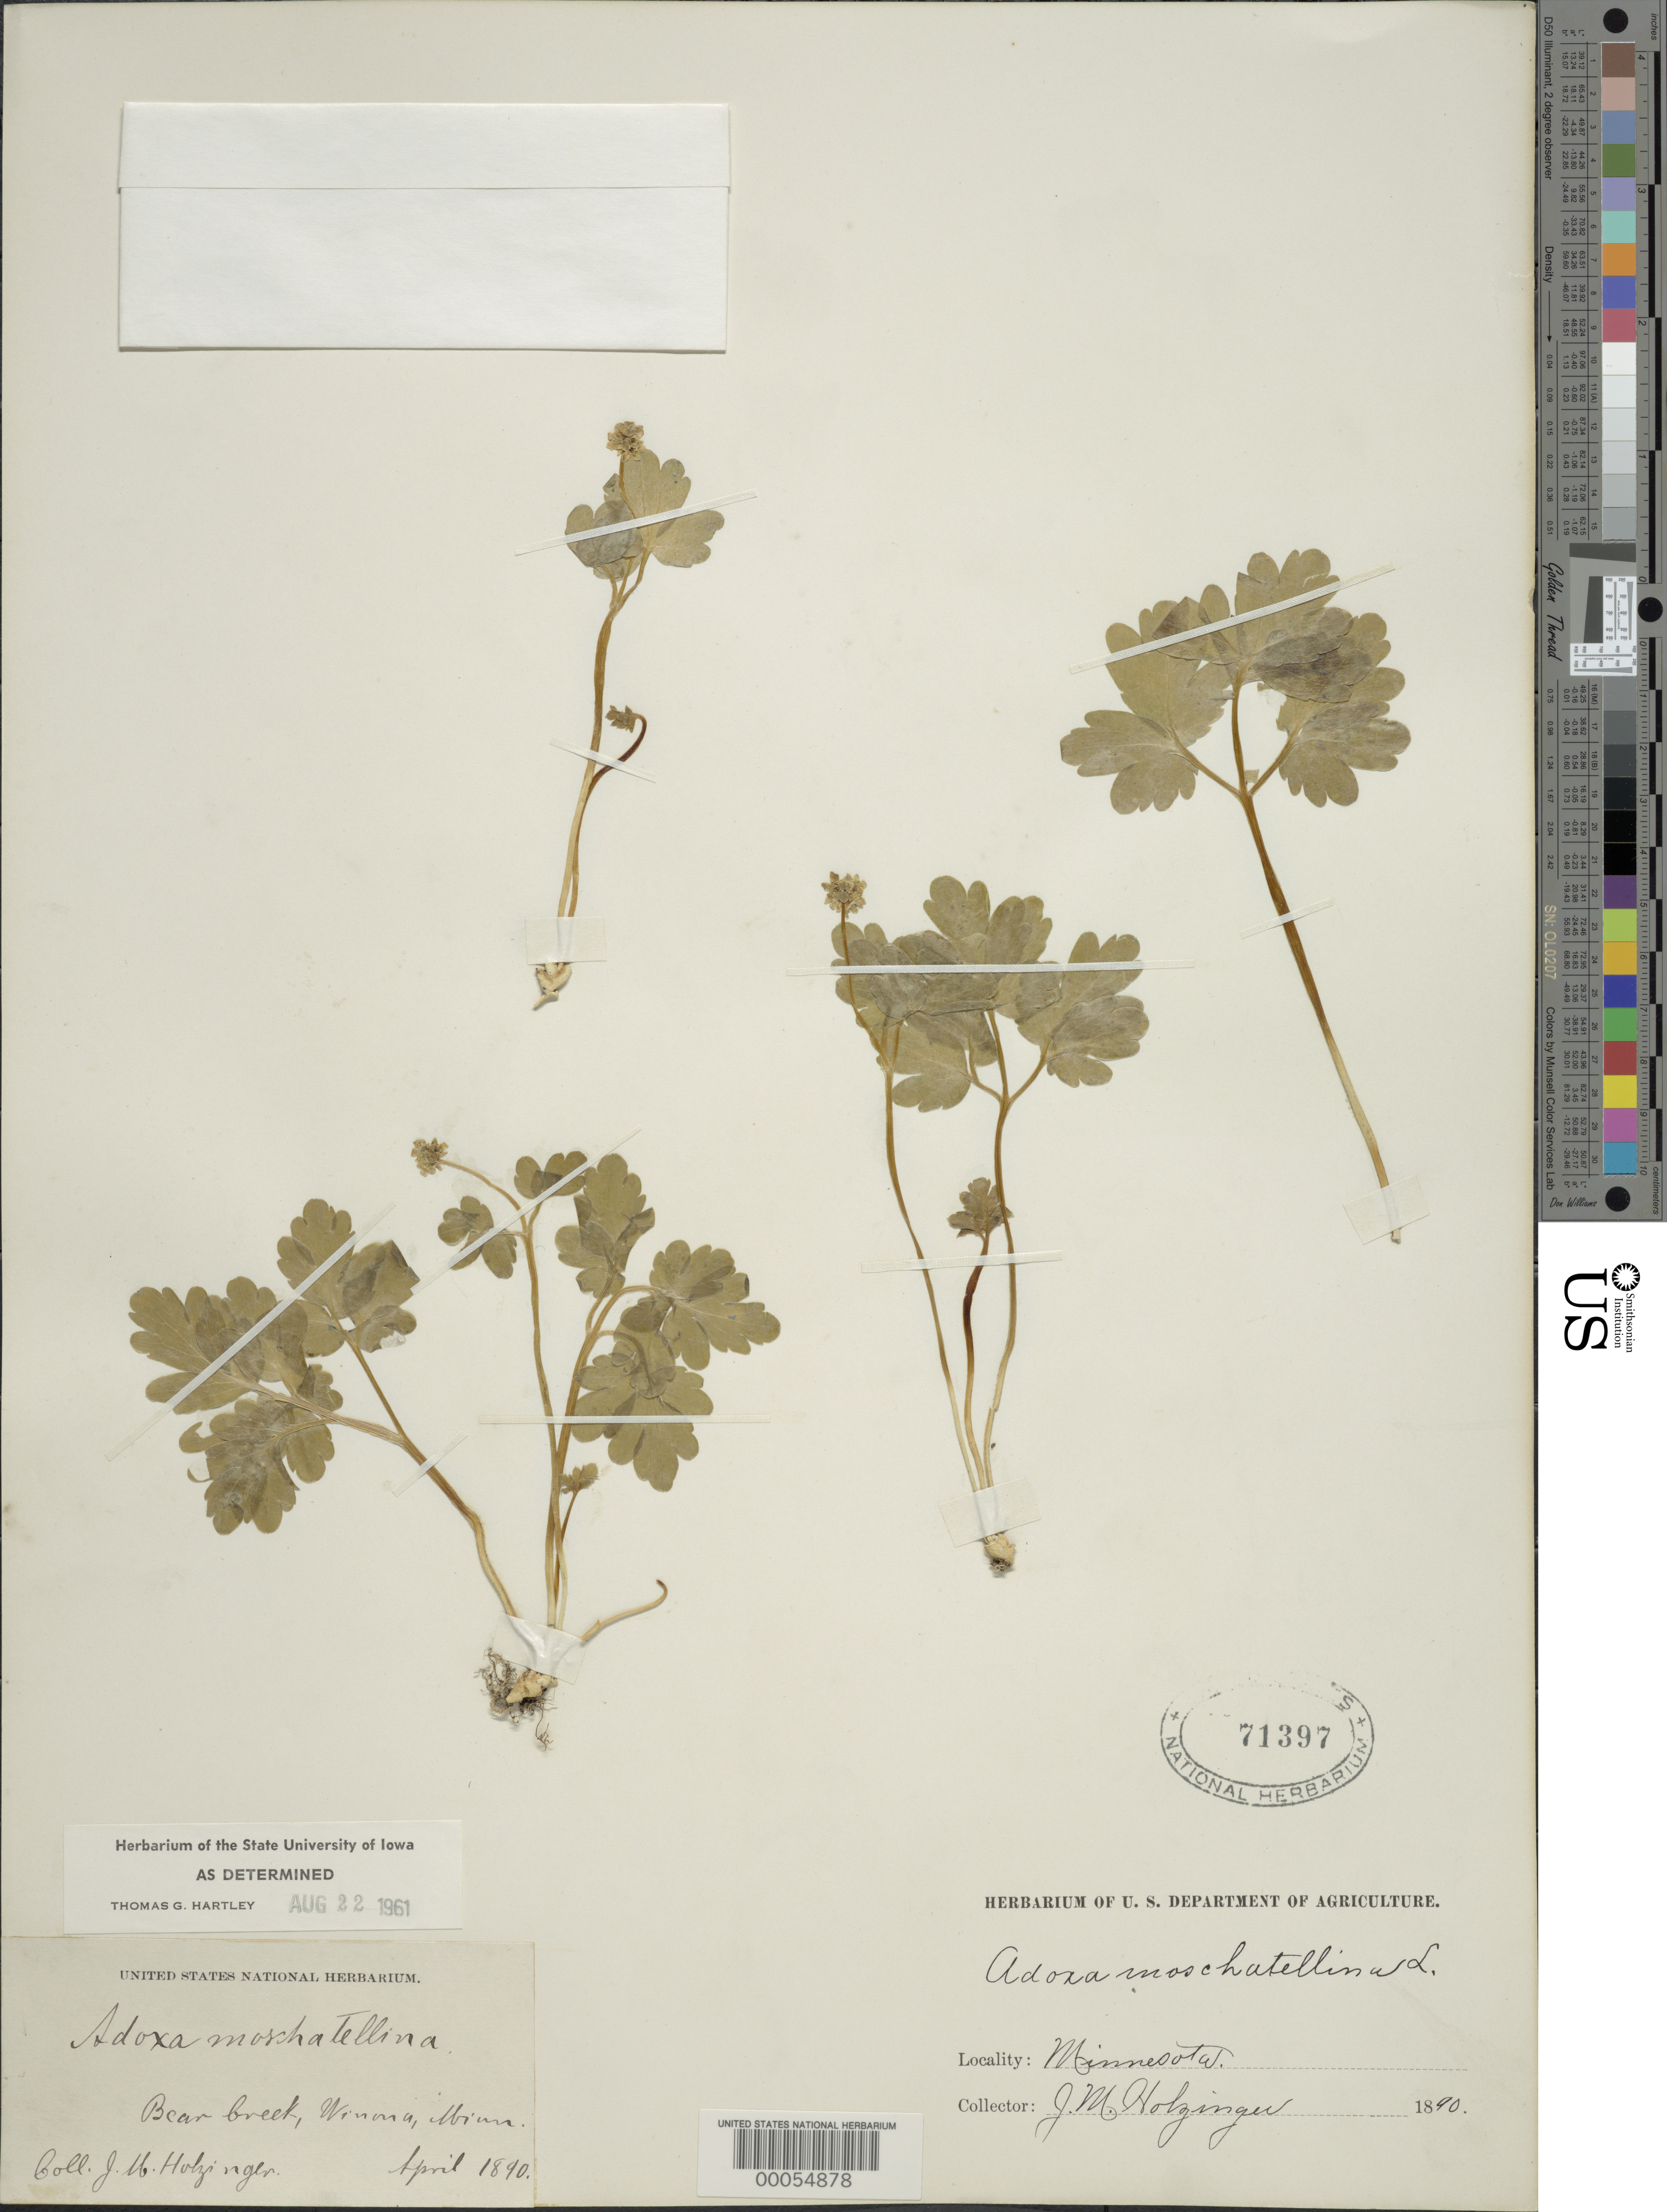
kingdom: Plantae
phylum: Tracheophyta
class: Magnoliopsida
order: Dipsacales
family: Viburnaceae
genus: Adoxa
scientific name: Adoxa moschatellina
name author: L.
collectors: J. M. Holzinger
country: United States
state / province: Minnesota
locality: Bear creek, winona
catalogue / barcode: US 71397